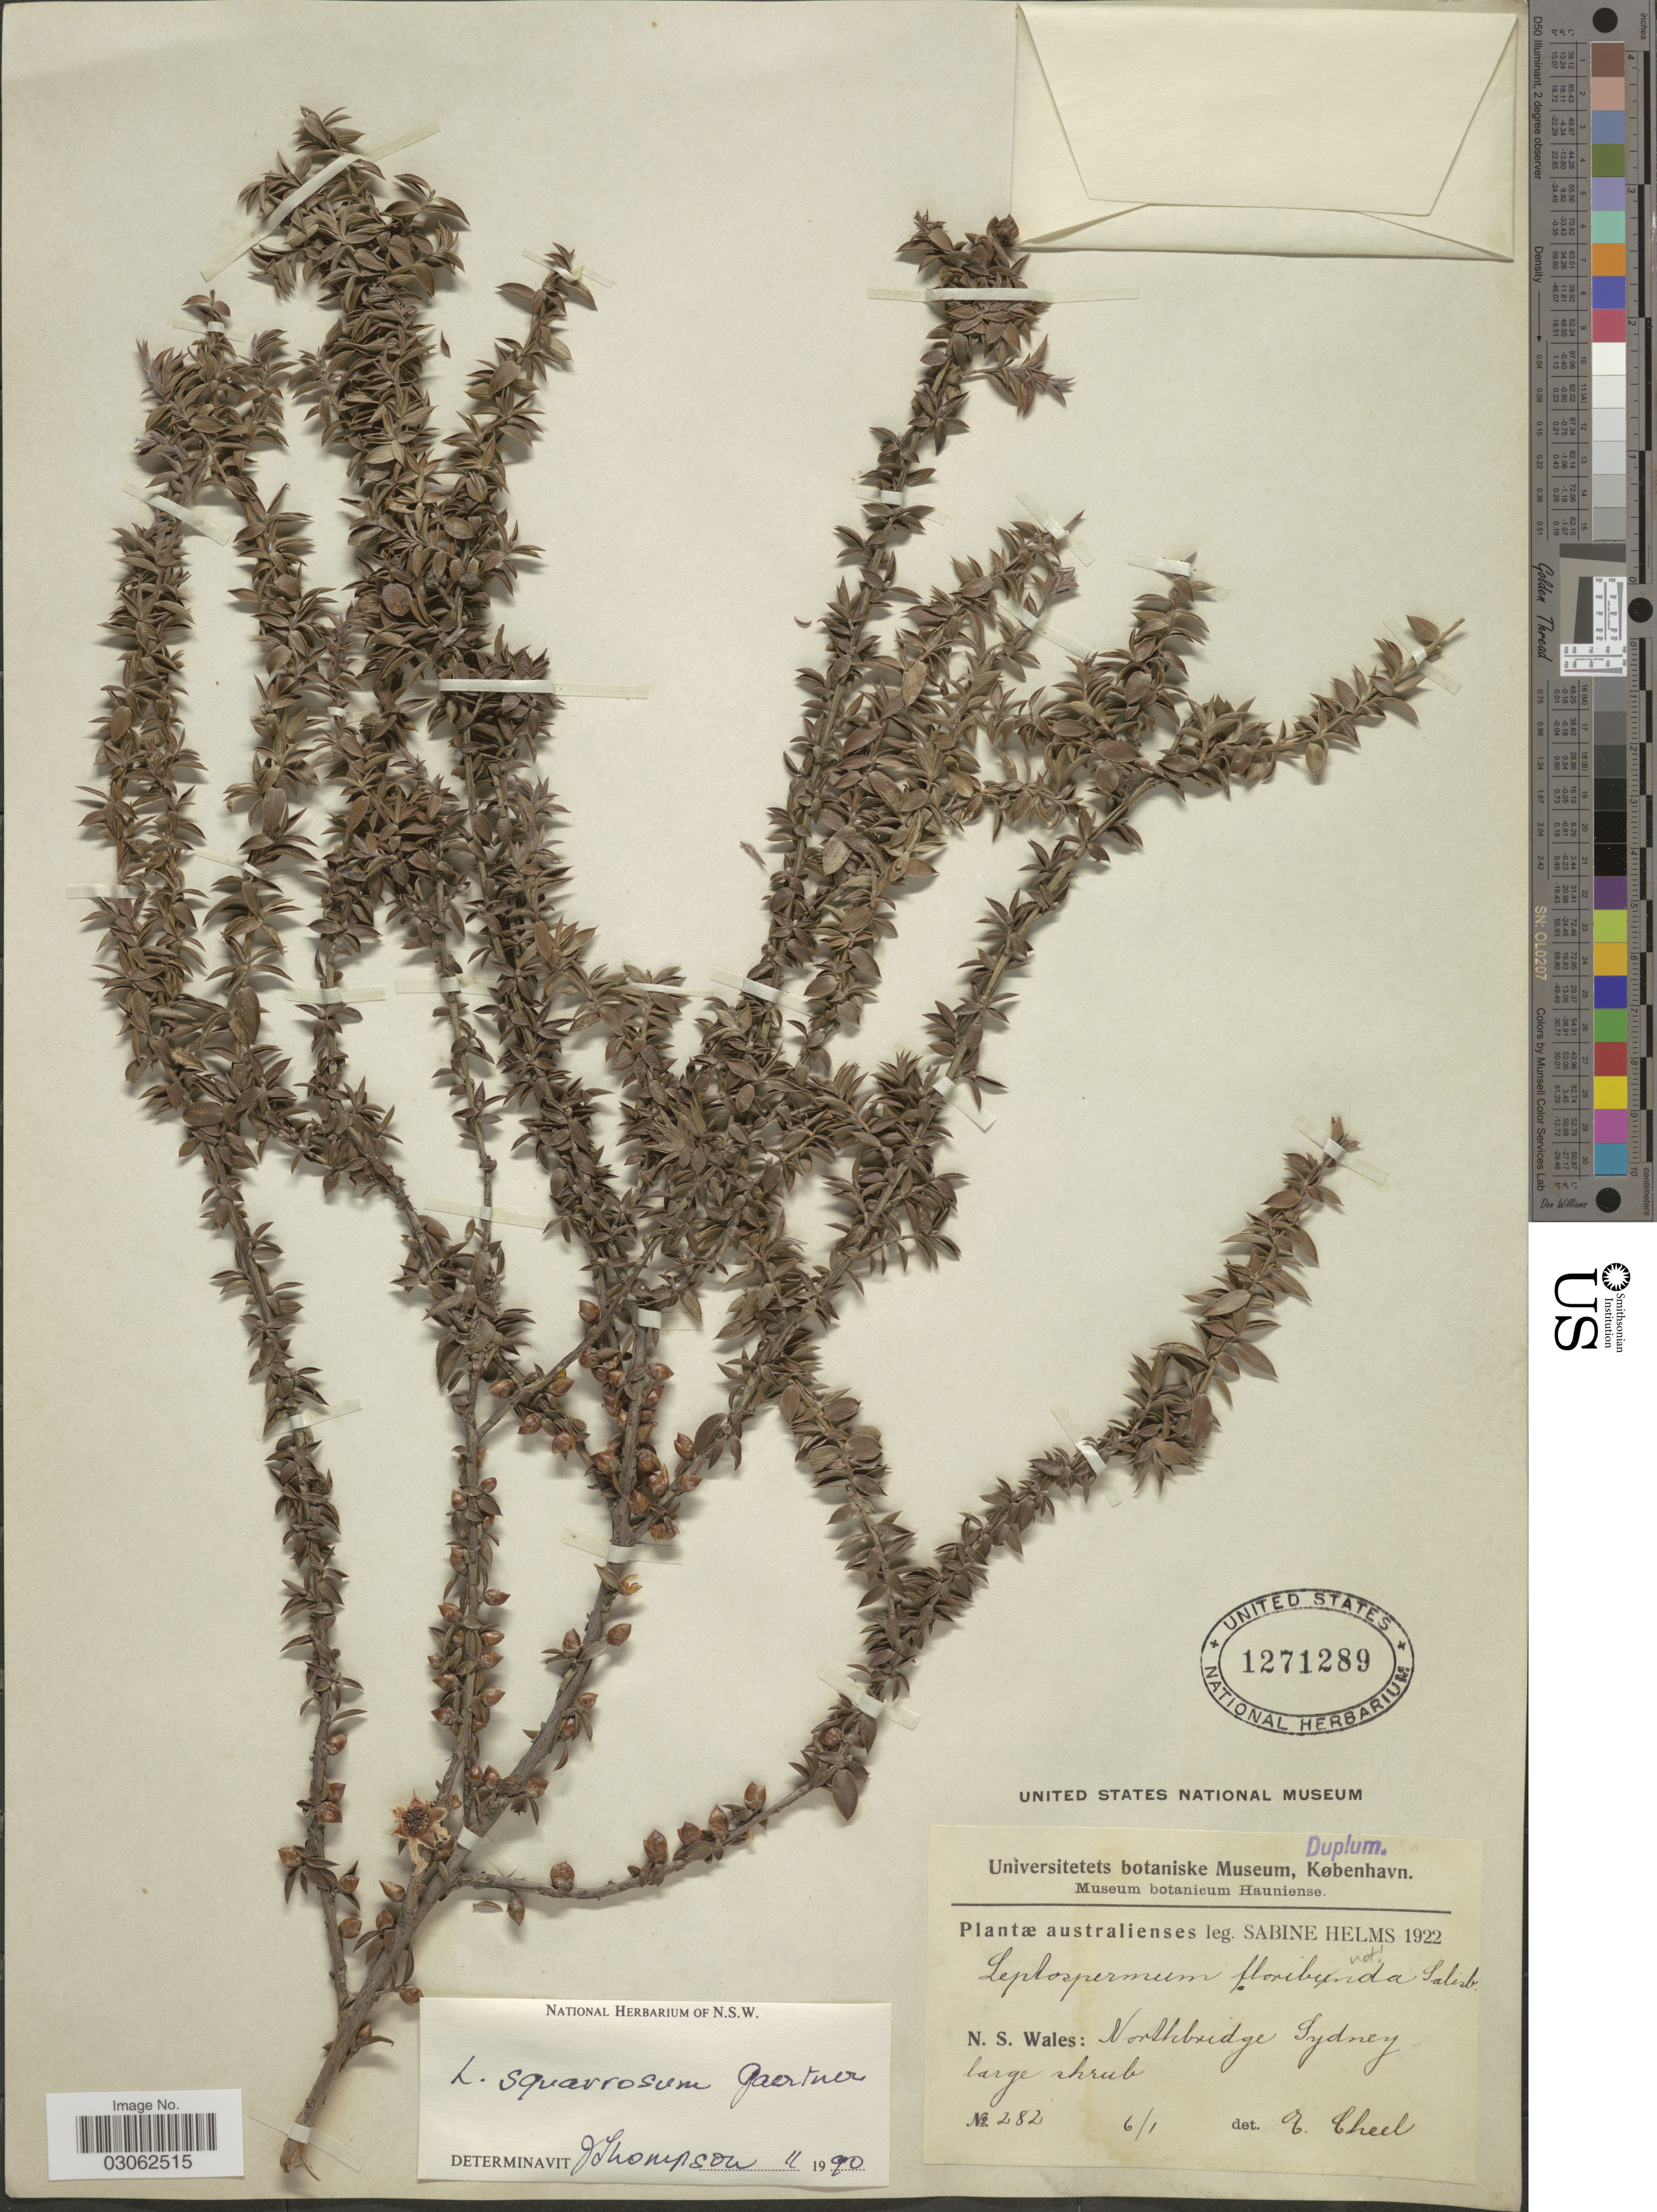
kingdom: Plantae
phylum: Tracheophyta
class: Magnoliopsida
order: Myrtales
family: Myrtaceae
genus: Leptospermum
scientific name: Leptospermum squarrosum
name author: Gaertn.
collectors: S. Helms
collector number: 282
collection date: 1922-01-06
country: Australia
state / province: New South Wales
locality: N. S. Wales: Northbridge Sydney.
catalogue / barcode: US 1271289